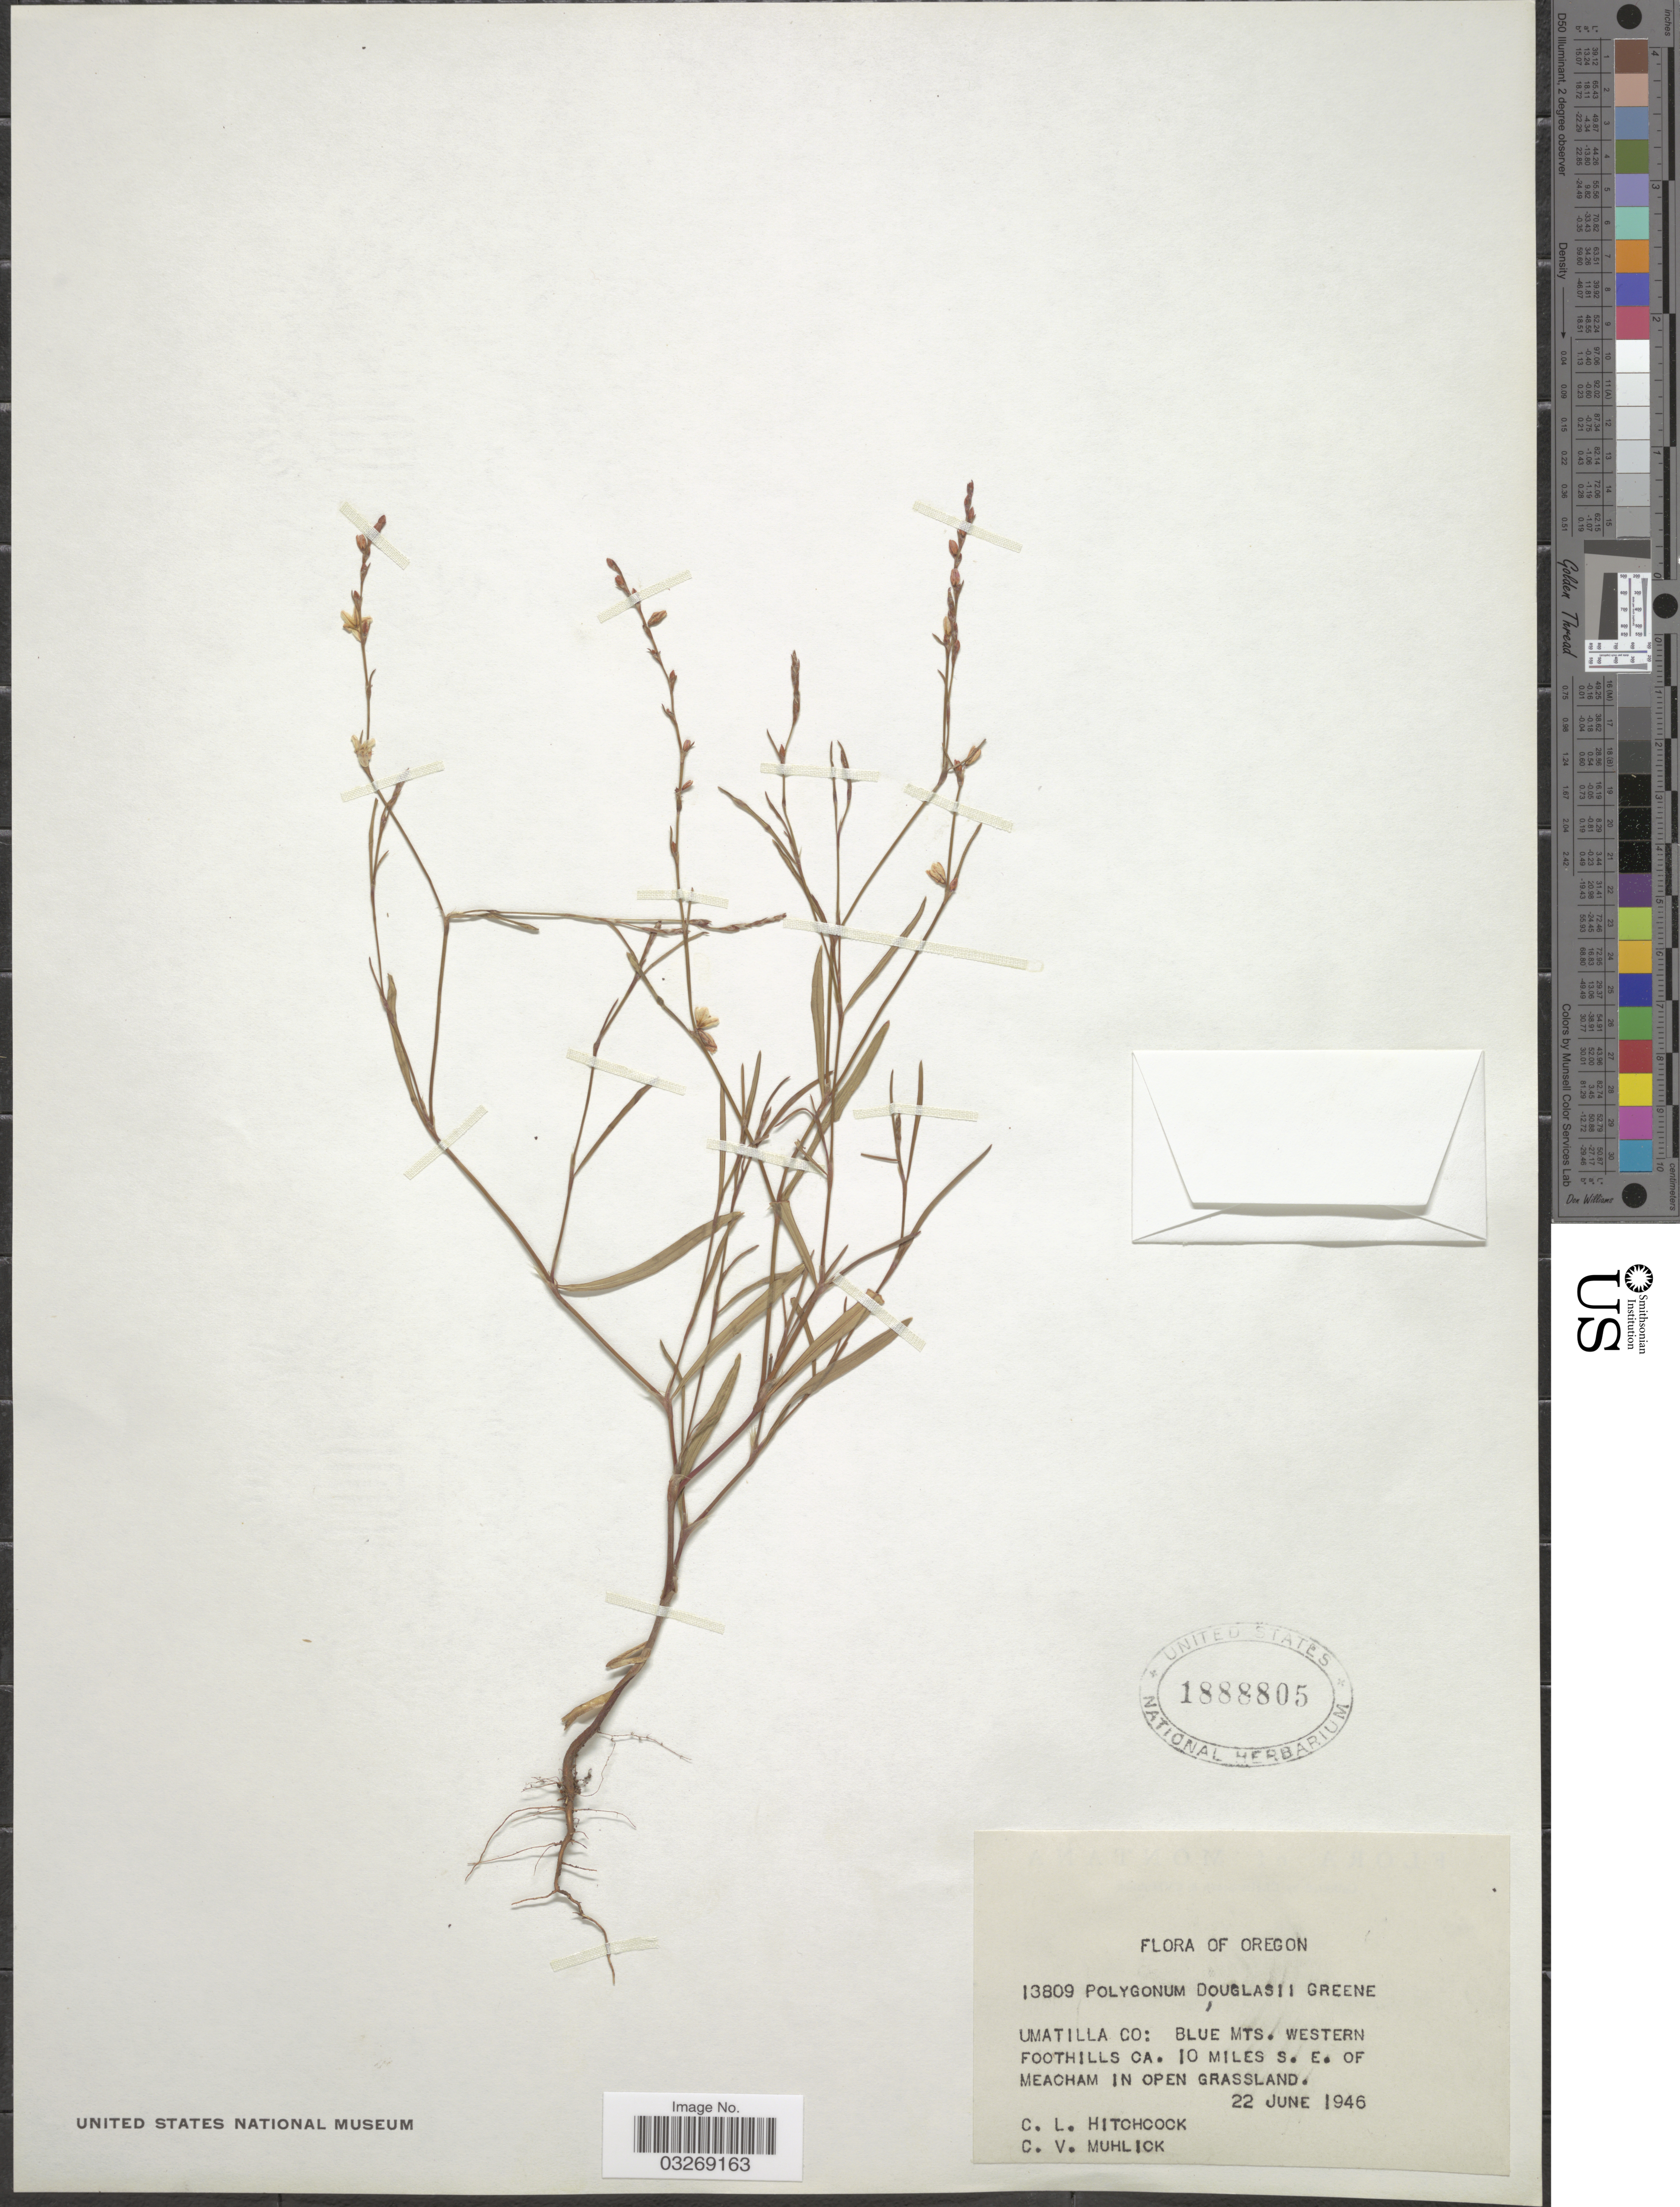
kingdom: Plantae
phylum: Tracheophyta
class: Magnoliopsida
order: Caryophyllales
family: Polygonaceae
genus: Polygonum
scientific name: Polygonum douglasii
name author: Greene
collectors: C. L. Hitchcock & C. V. Muhlick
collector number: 13809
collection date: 1946-06-22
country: United States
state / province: Oregon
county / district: Umatilla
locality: Umatilla Co: Blue Mts. western Foothills ca. 10 miles s.e. of Meacham in open grassland.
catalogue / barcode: US 1888805